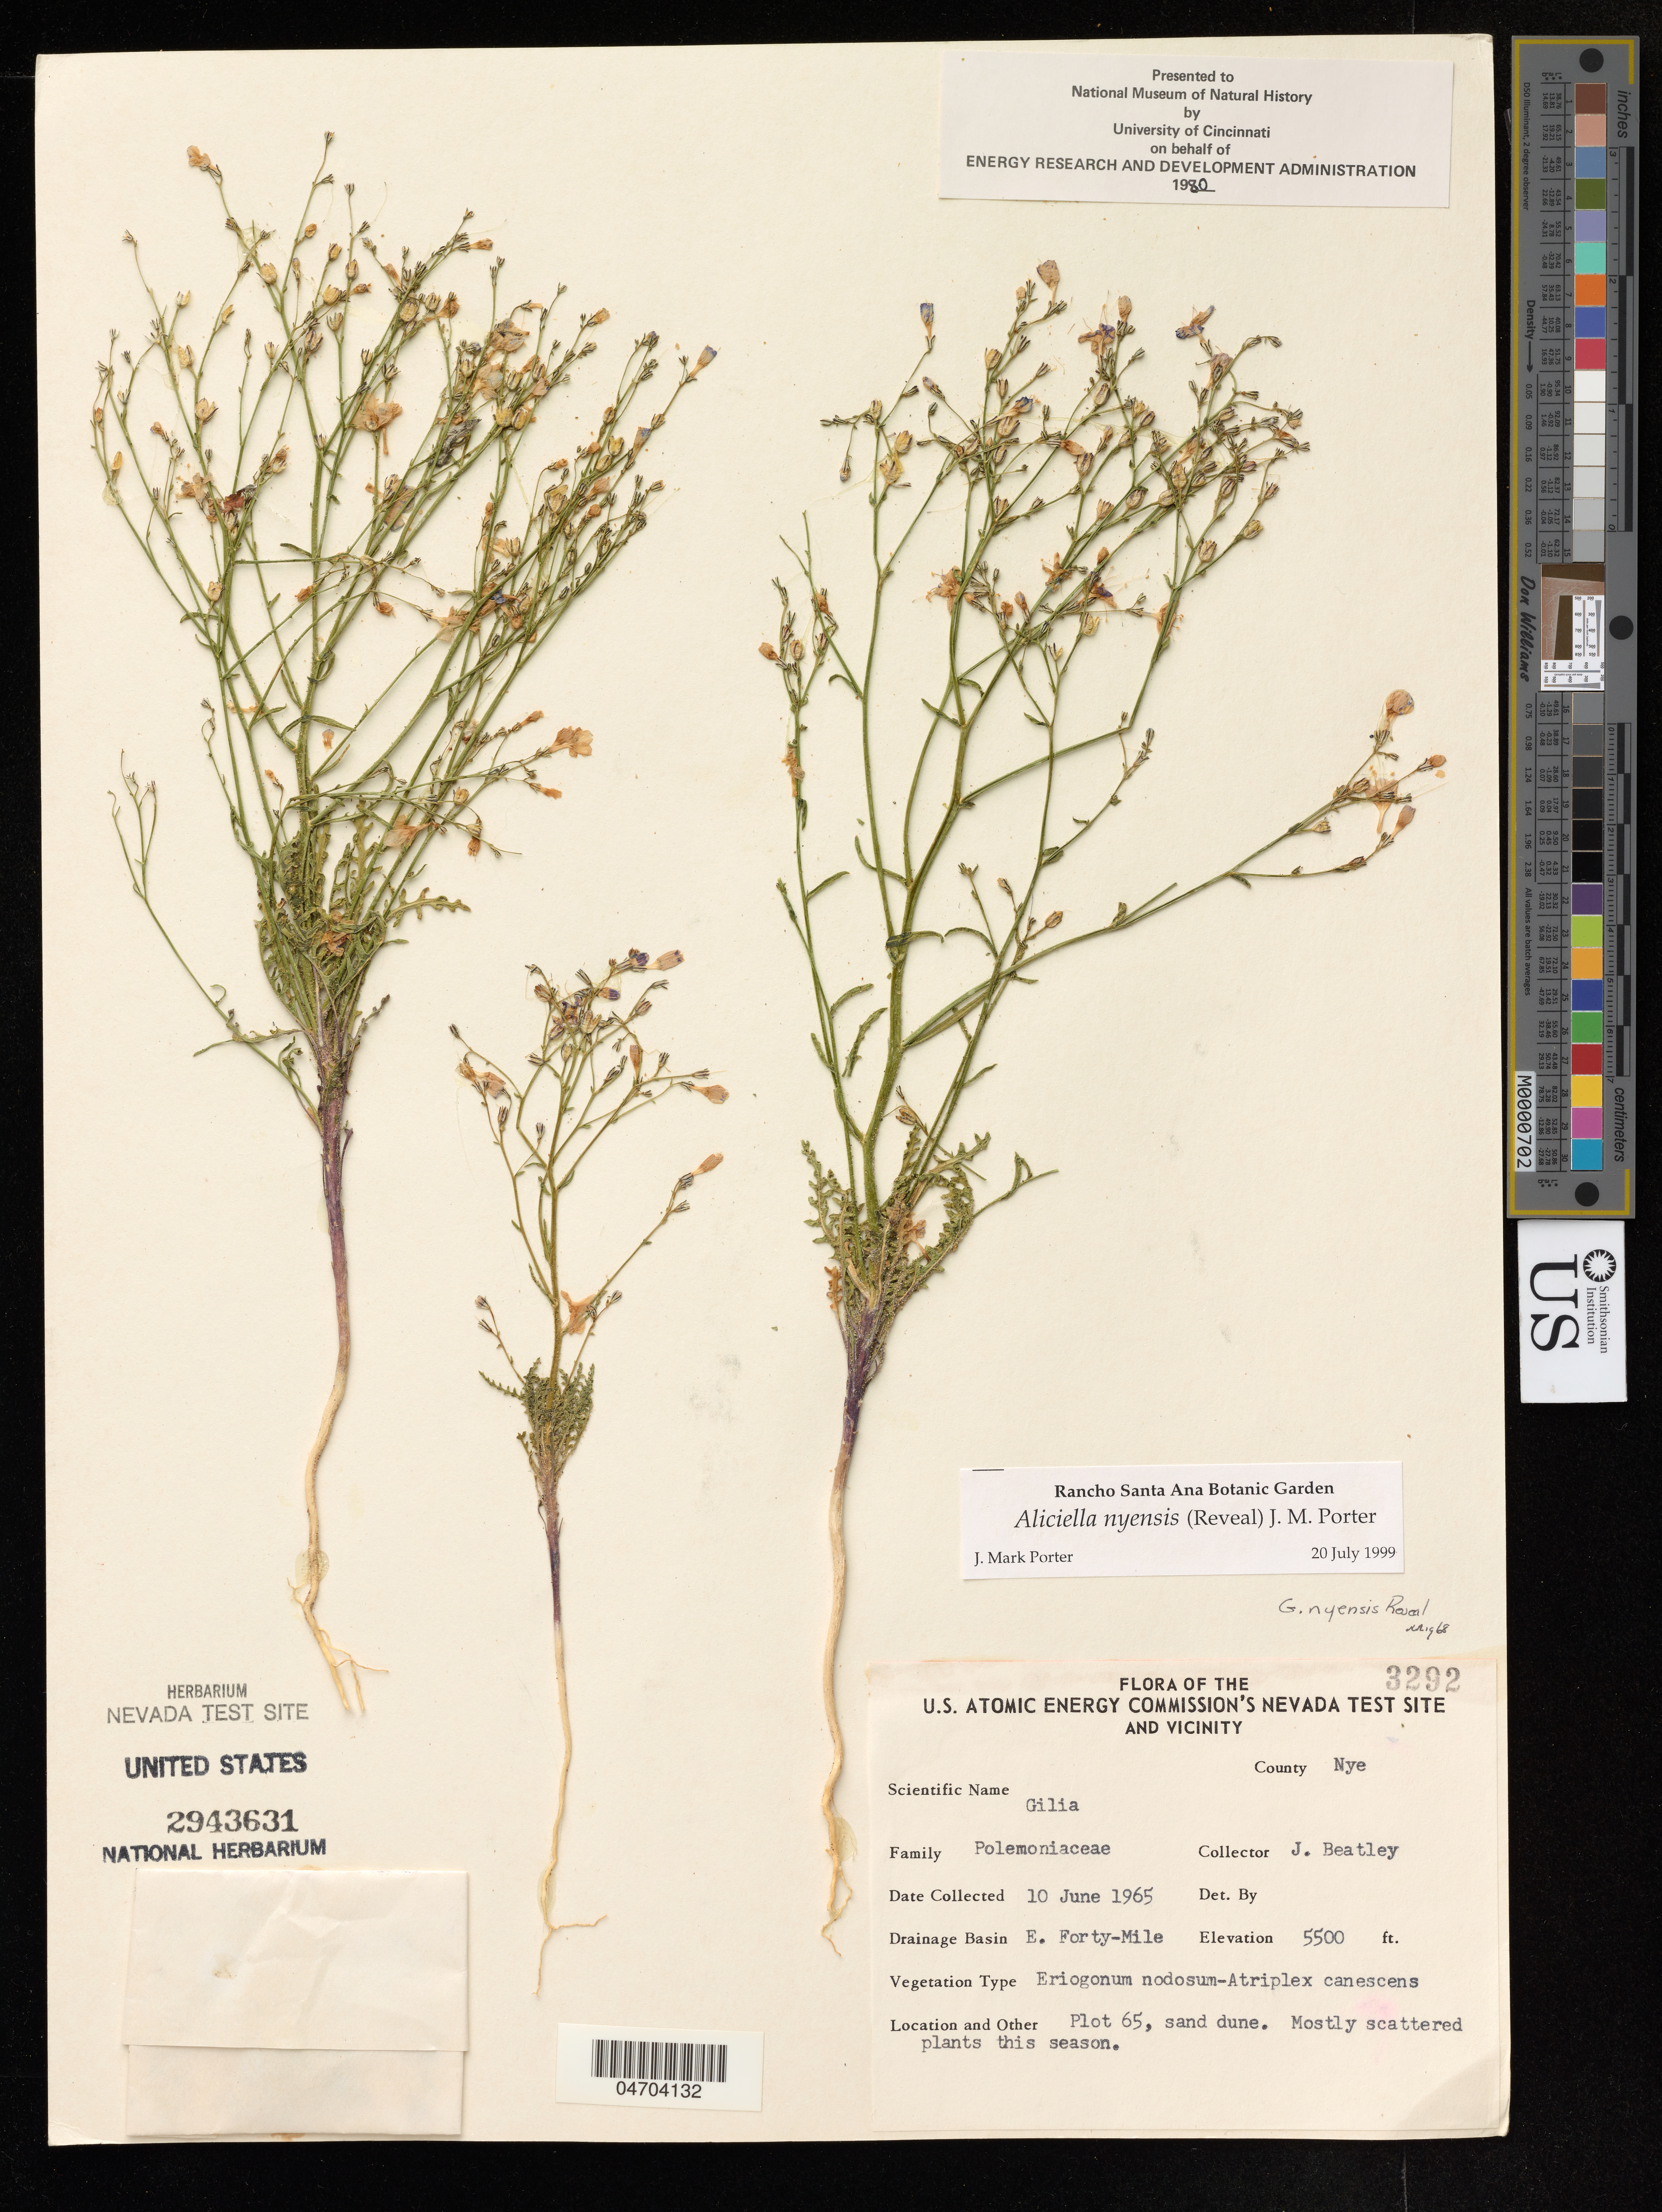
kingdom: Plantae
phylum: Tracheophyta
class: Magnoliopsida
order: Ericales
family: Polemoniaceae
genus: Aliciella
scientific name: Aliciella nyensis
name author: (Reveal) J.M. Porter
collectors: J. Beatley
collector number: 2392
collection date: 1965-06-10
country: United States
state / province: Nevada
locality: Nye, Plot 65.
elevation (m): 1676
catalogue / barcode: US 2943631